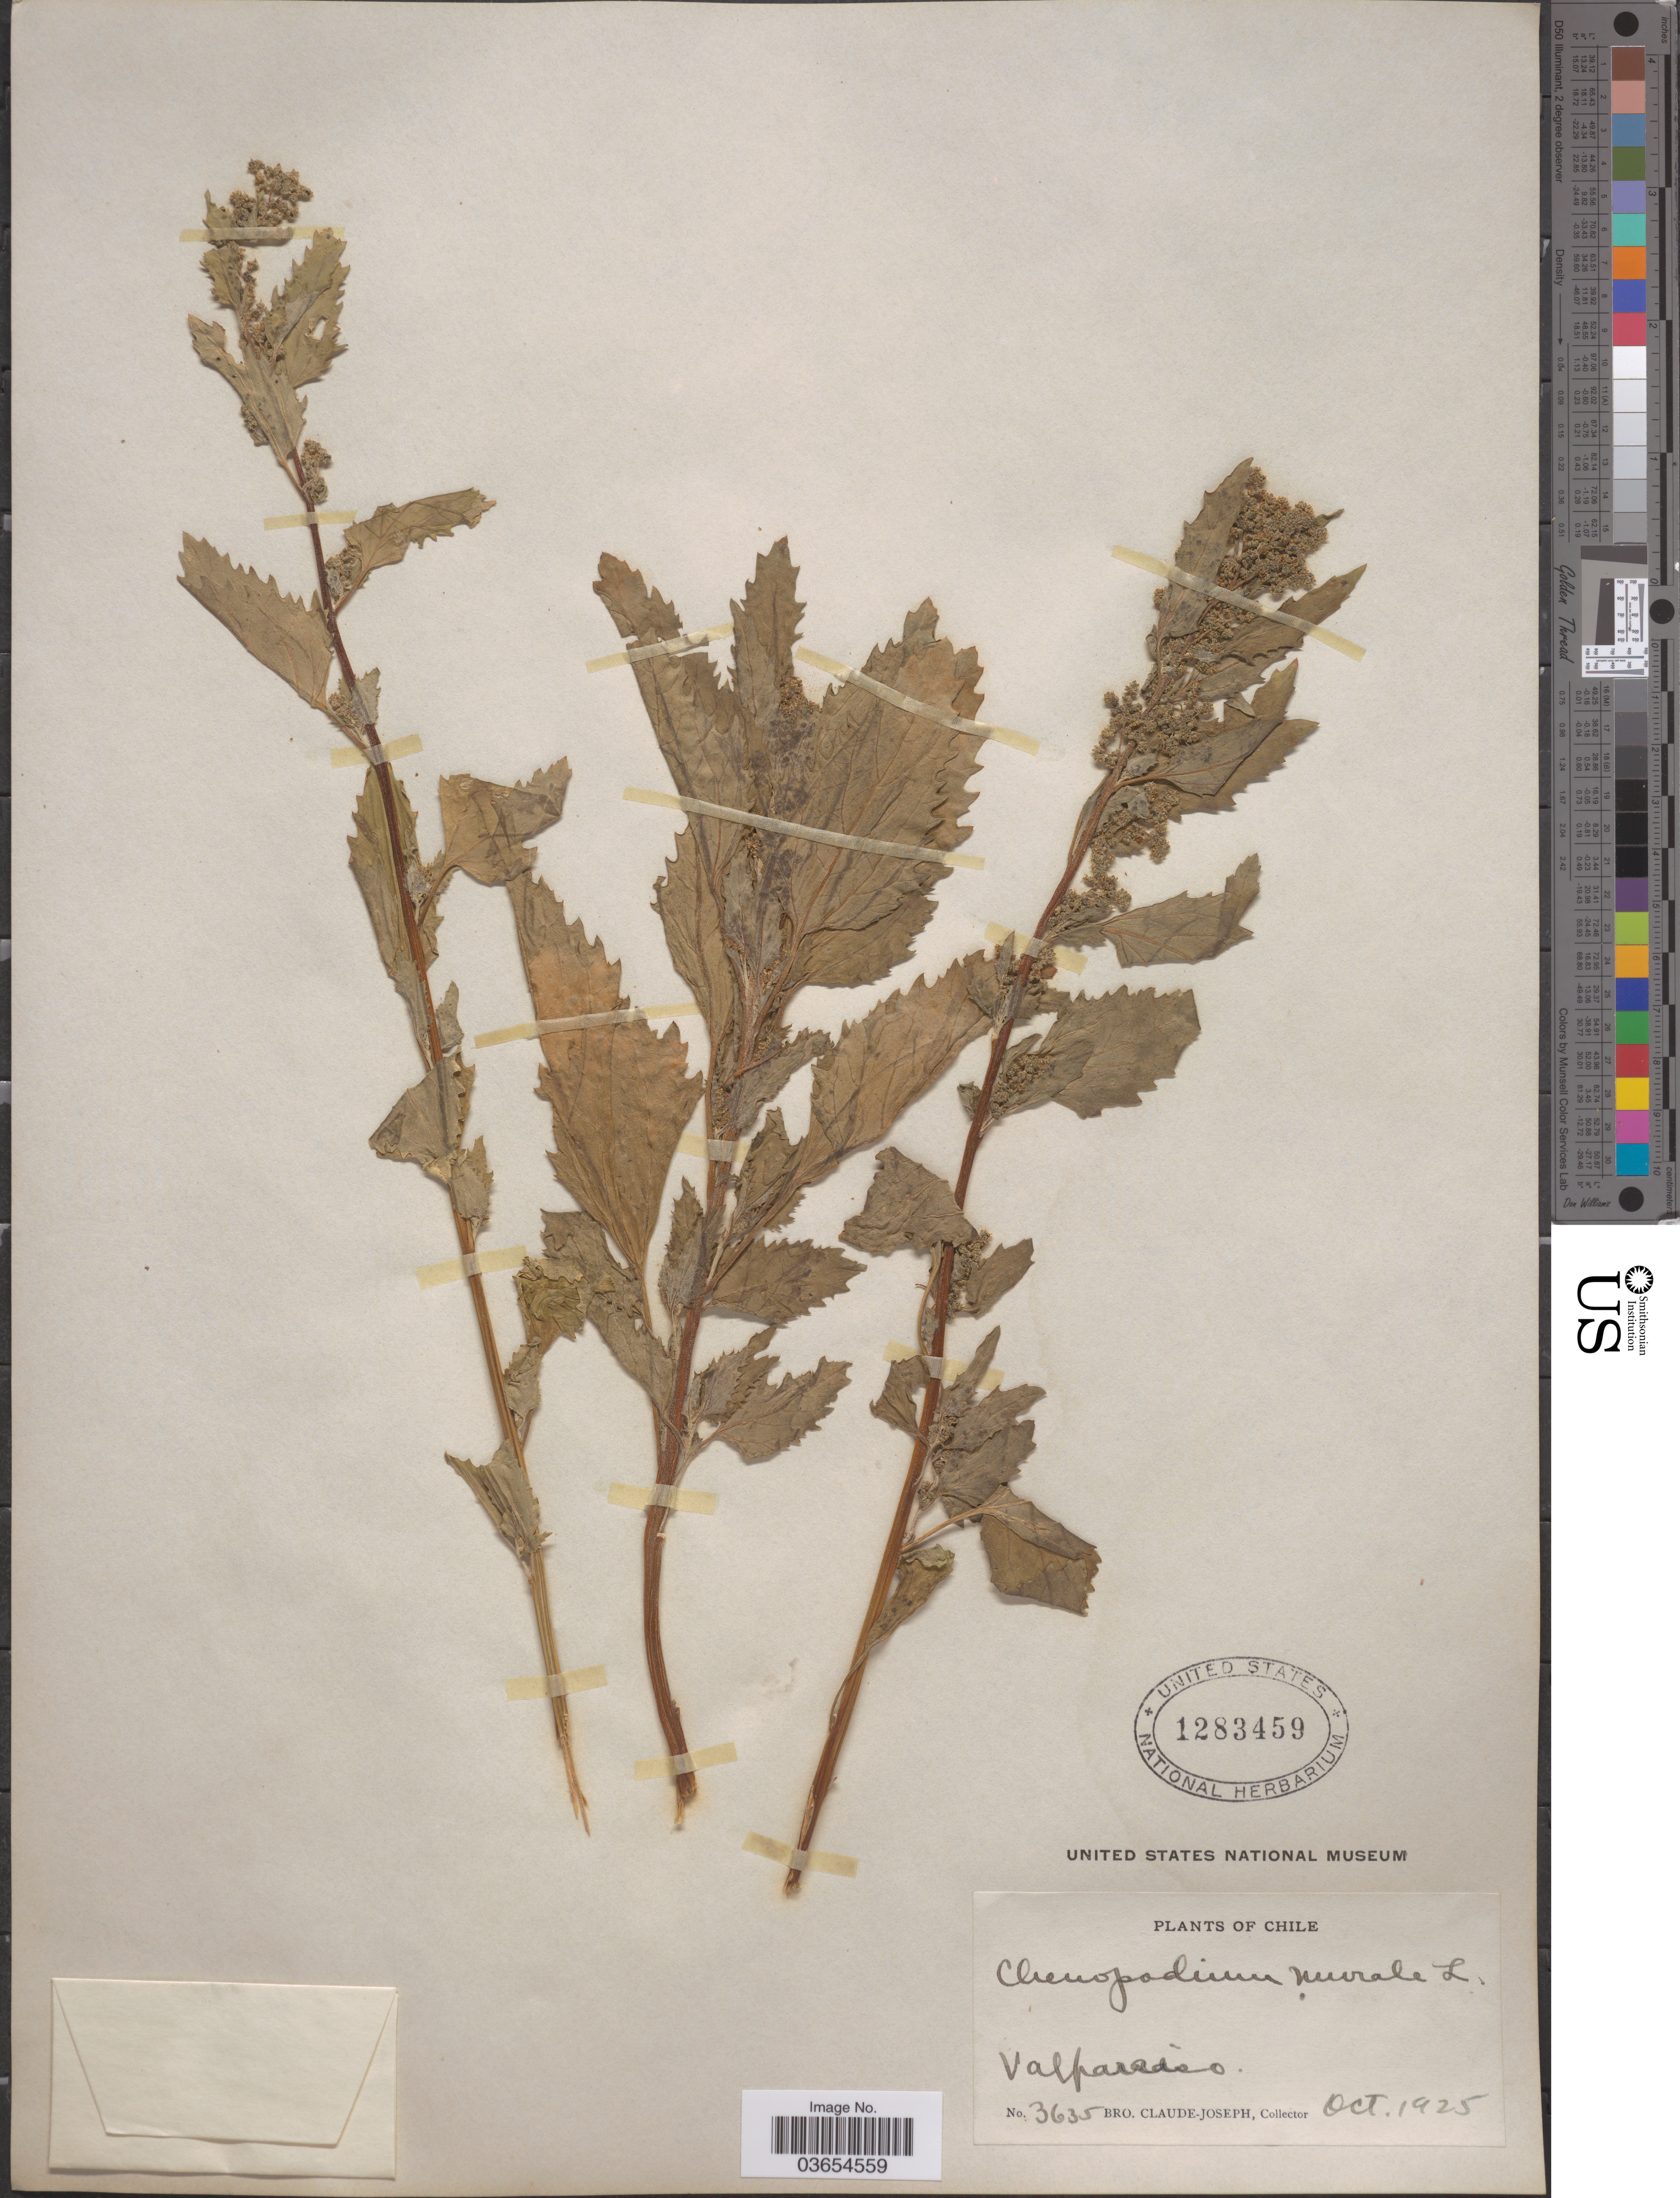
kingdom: Plantae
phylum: Tracheophyta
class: Magnoliopsida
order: Caryophyllales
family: Amaranthaceae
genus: Chenopodium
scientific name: Chenopodium murale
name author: L.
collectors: Bro. Claude-Joseph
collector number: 3635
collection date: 1925-10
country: Chile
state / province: Valparaíso (V)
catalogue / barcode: US 1283459